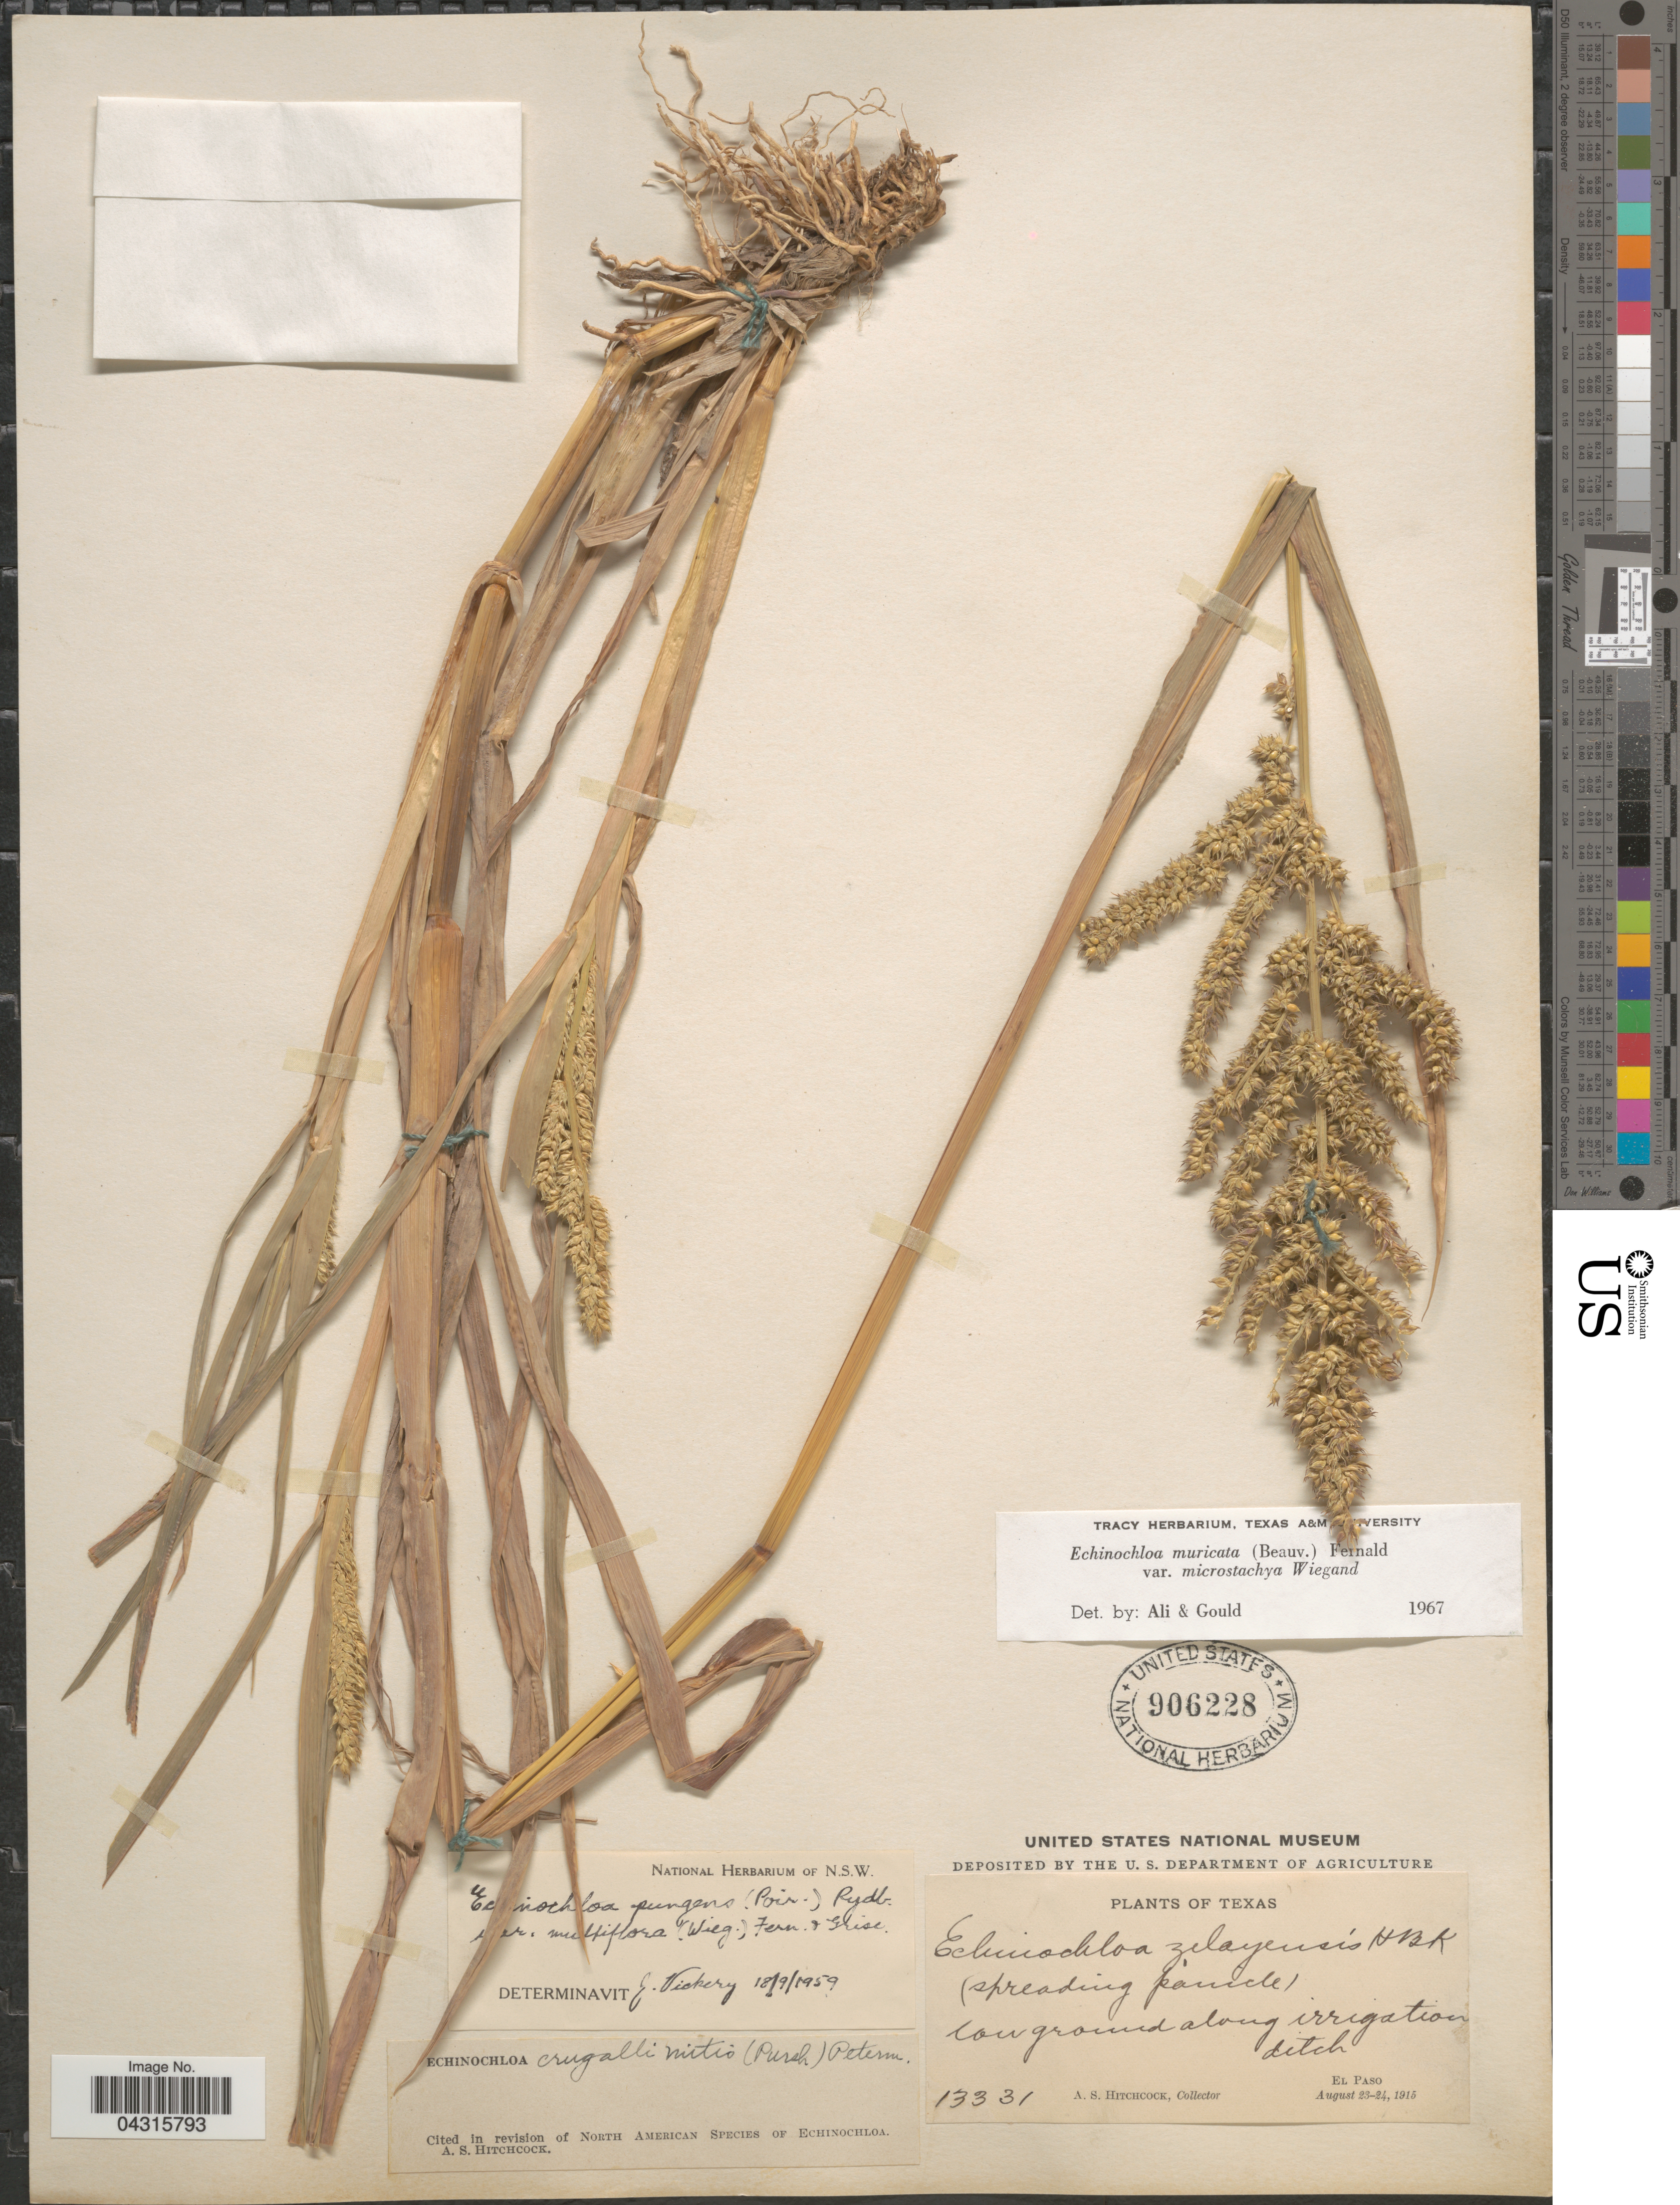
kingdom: Plantae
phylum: Tracheophyta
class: Liliopsida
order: Poales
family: Poaceae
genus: Echinochloa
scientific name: Echinochloa muricata var. microstachya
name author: Wiegand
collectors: A. S. Hitchcock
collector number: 13331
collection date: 1915-08-23/1915-08-24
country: United States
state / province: Texas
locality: El Paso.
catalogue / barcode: US 906228